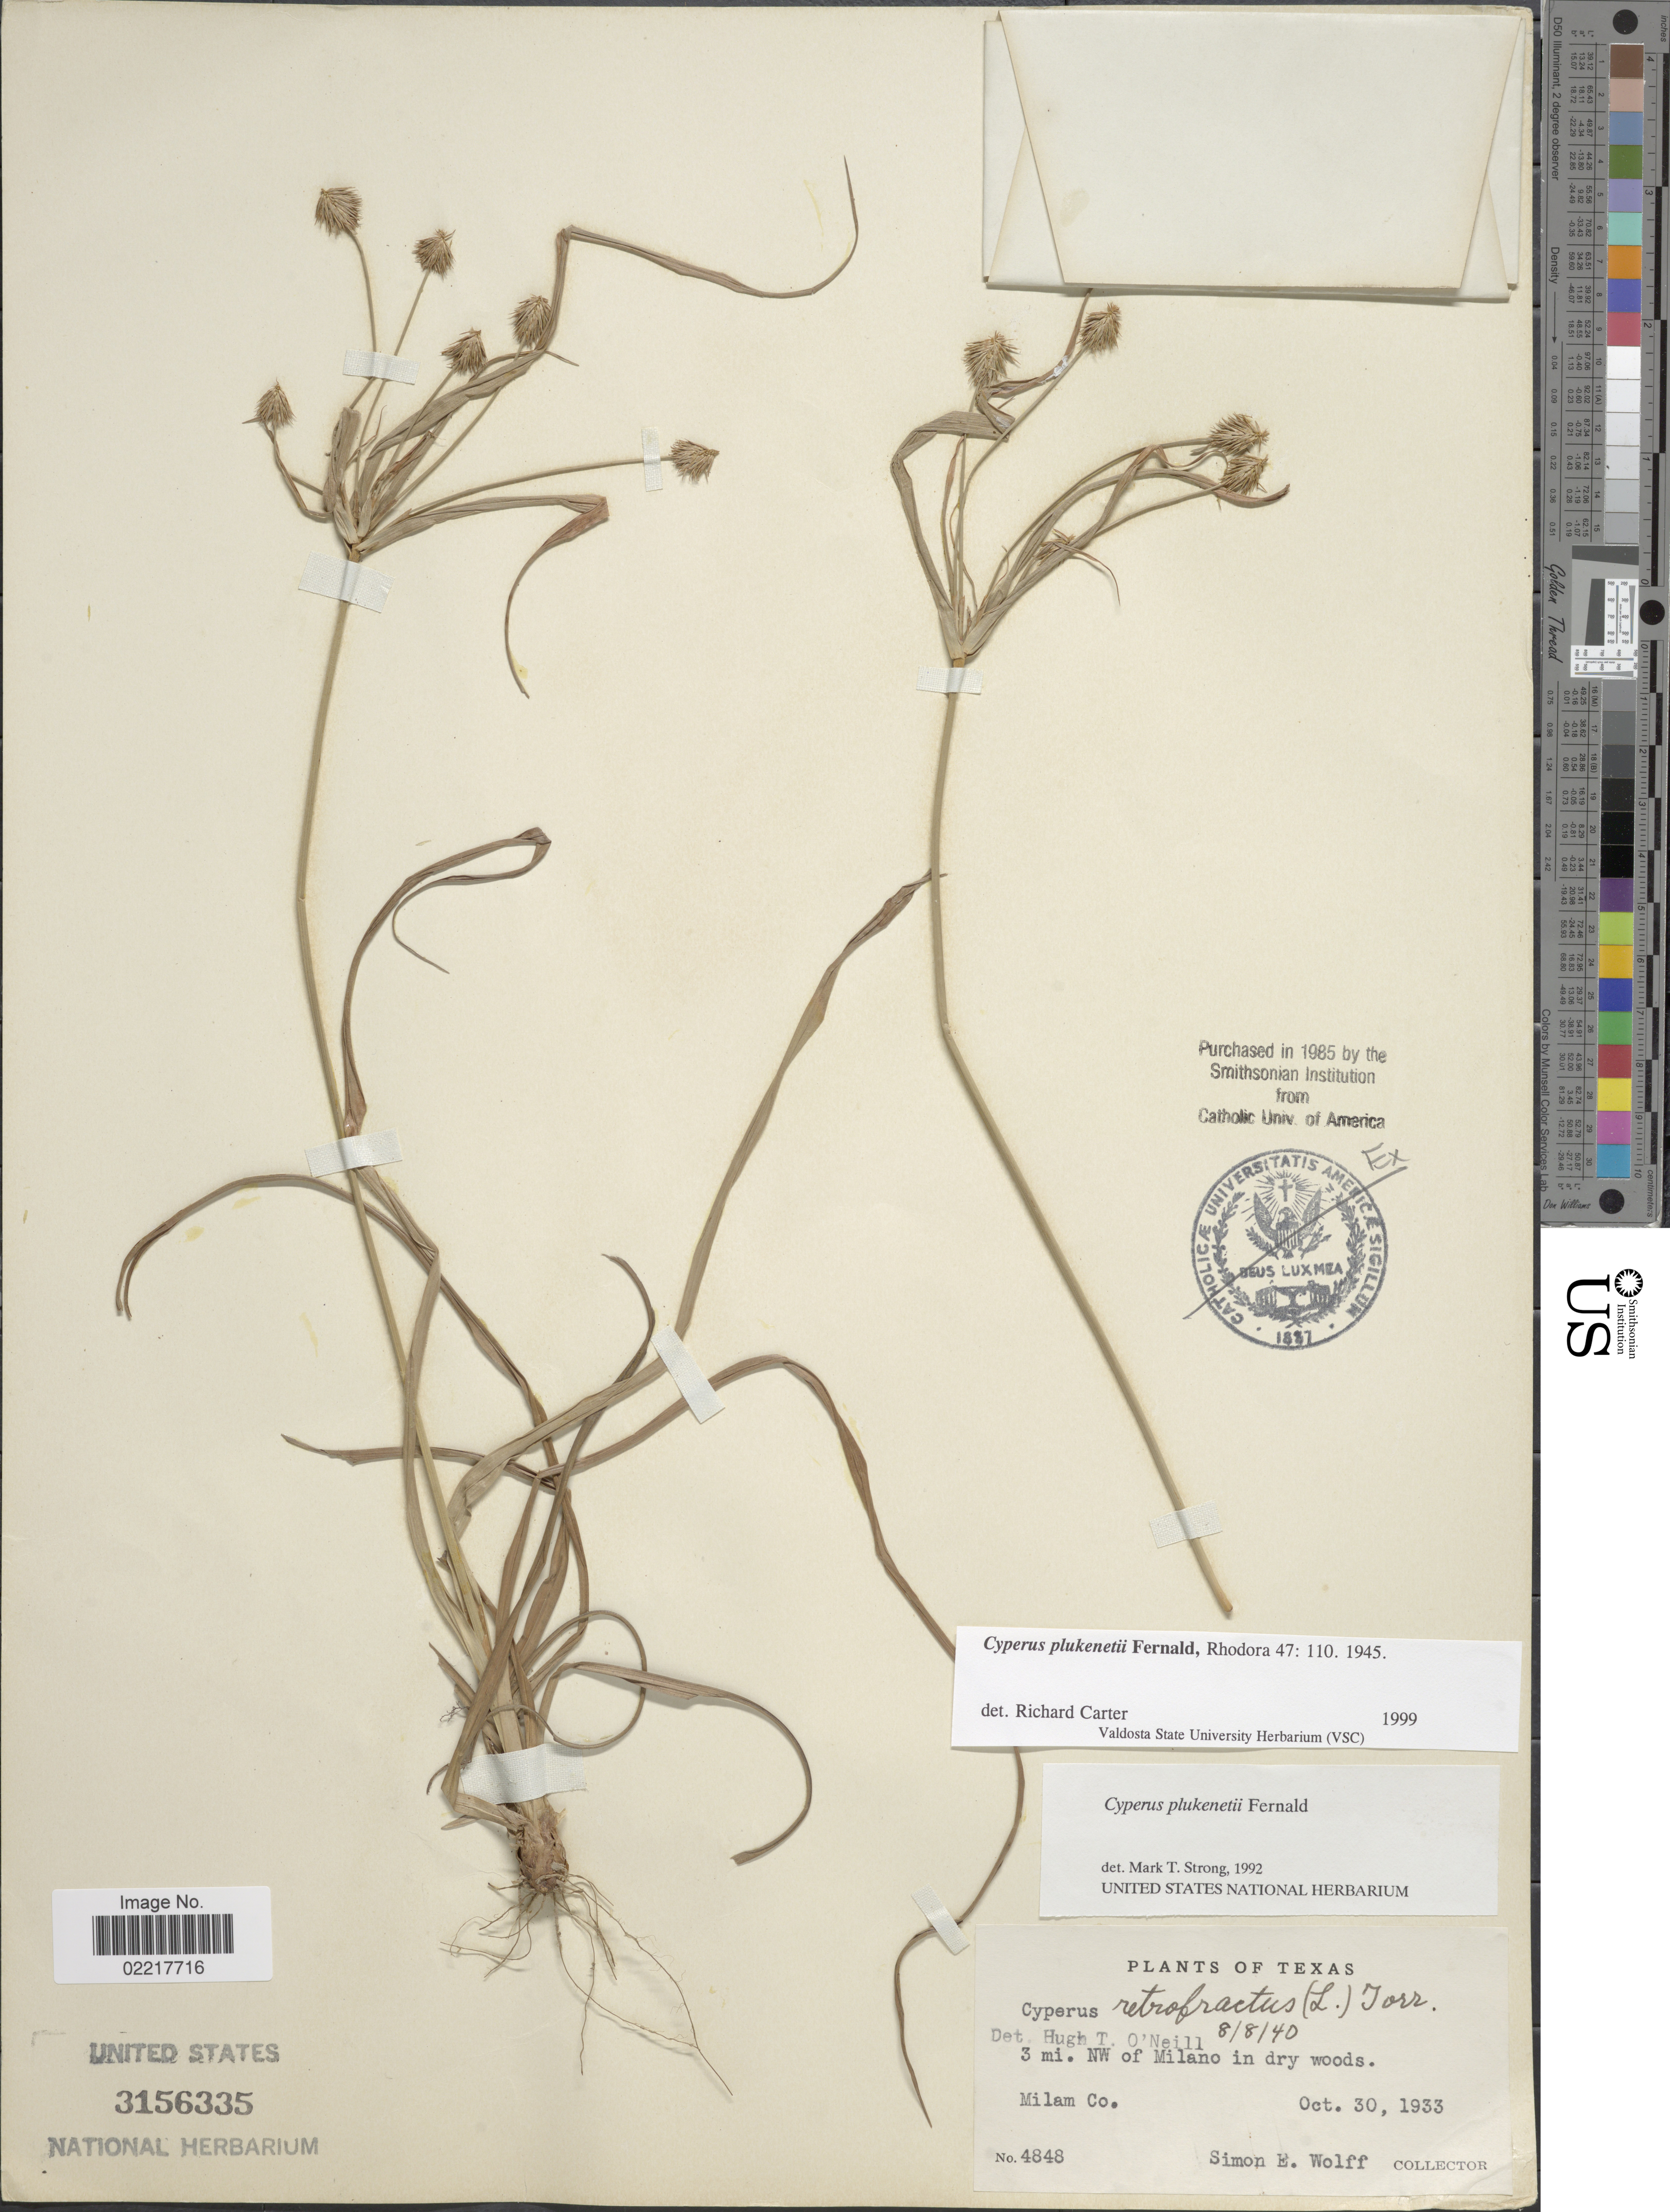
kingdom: Plantae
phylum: Tracheophyta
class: Liliopsida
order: Poales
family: Cyperaceae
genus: Cyperus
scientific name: Cyperus plukenetii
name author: Fernald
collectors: S. E. Wolff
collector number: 4848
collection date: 1933-10-30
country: United States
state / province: Texas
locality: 3 mi. NW of Milano. Milam Co.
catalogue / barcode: US 3156335